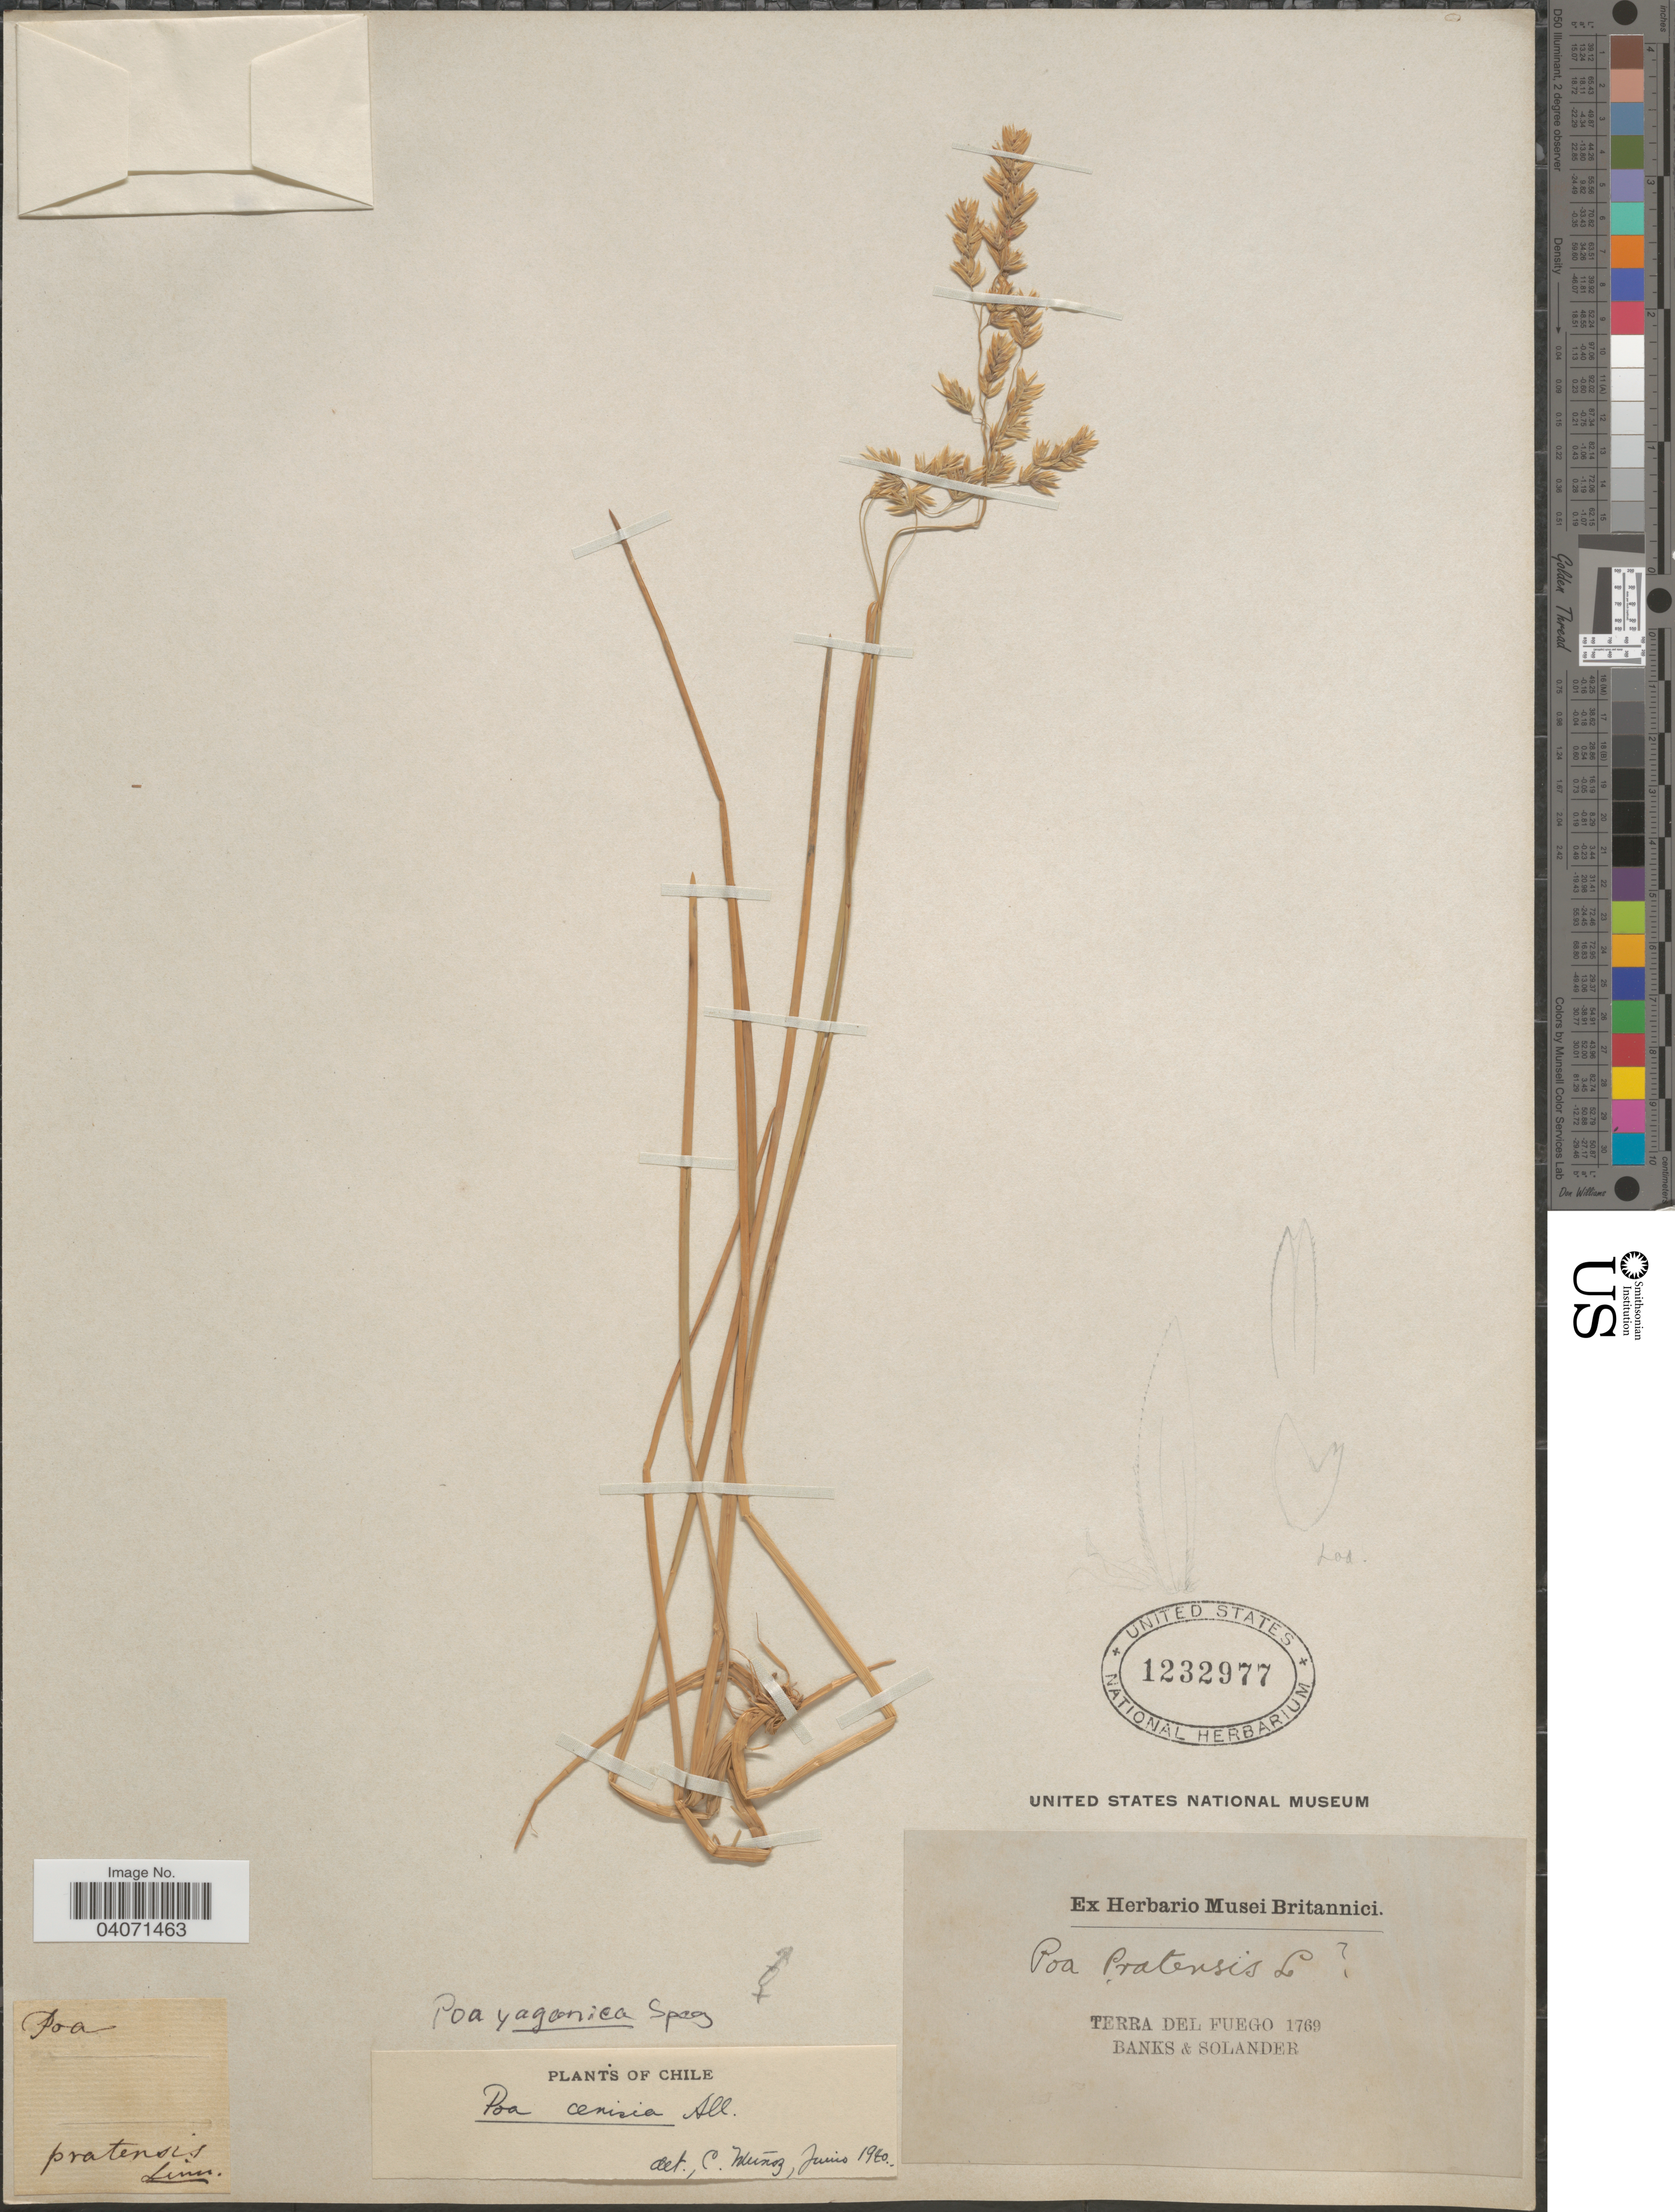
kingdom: Plantae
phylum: Tracheophyta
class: Liliopsida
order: Poales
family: Poaceae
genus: Poa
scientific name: Poa yaganica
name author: Speg.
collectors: -- Banks & -- Solander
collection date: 1769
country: Argentina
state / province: Tierra del Fuego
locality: Terra del Fuego.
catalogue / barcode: US 1232977